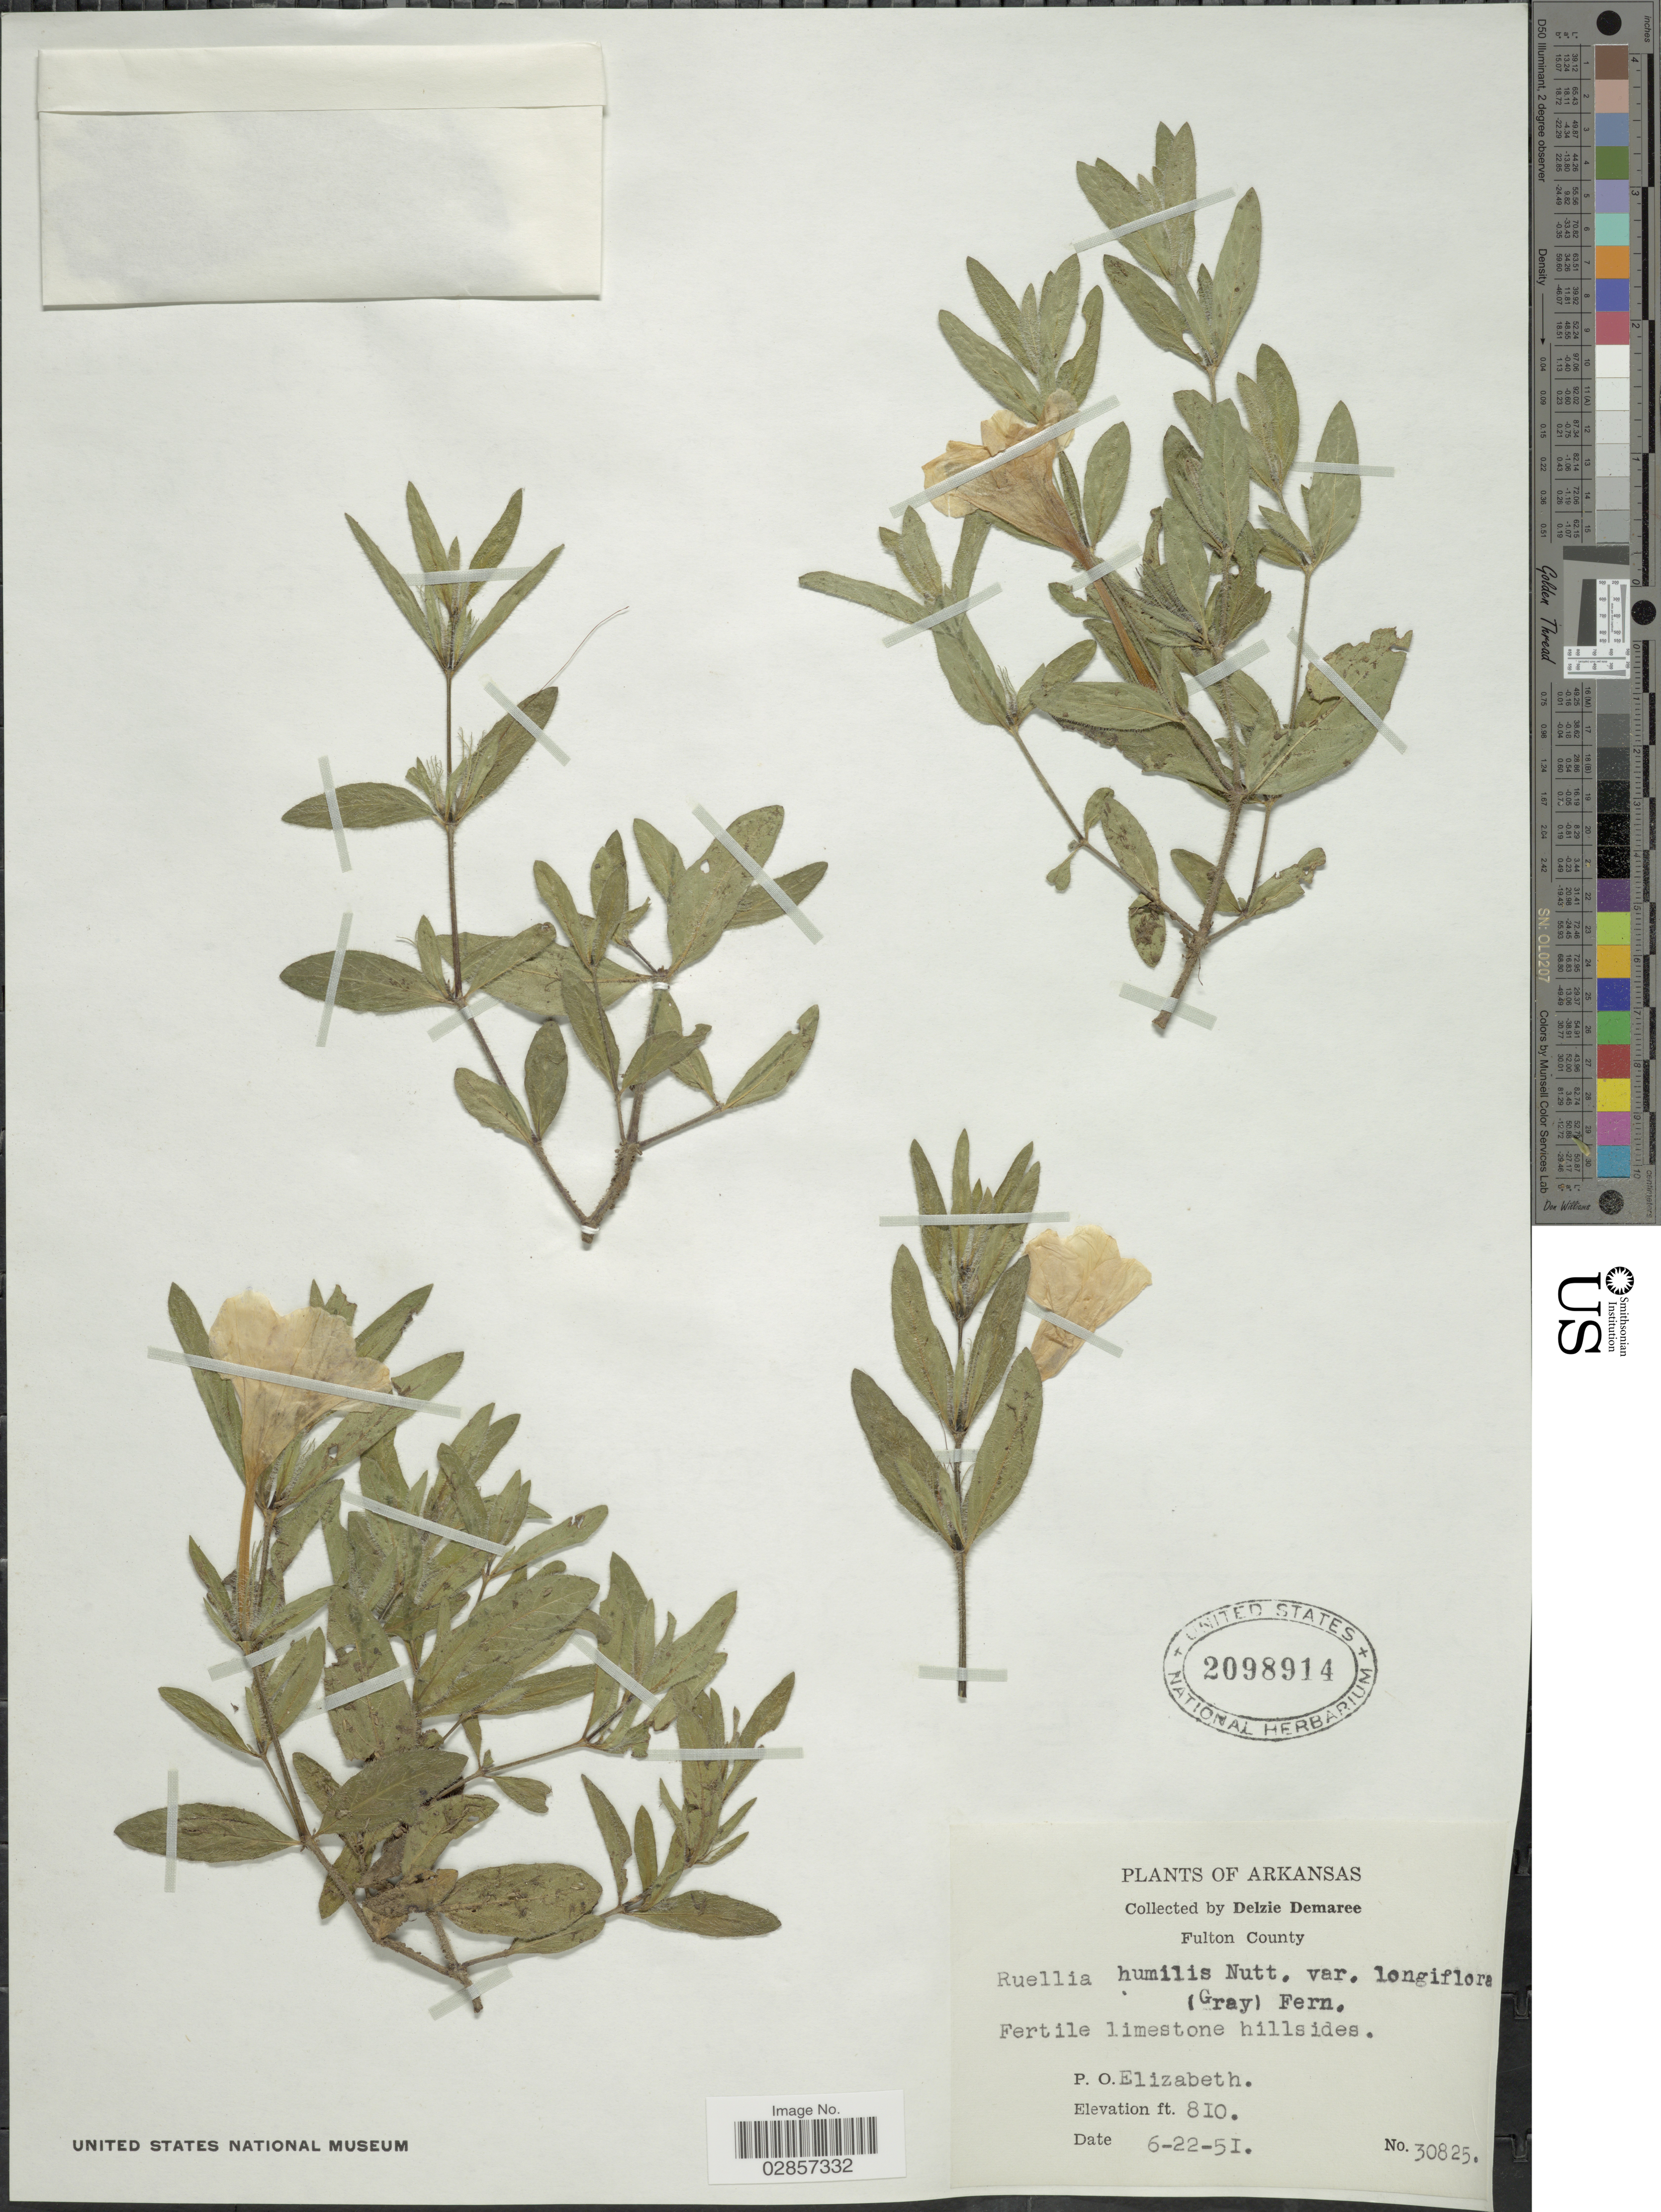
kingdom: Plantae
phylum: Tracheophyta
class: Magnoliopsida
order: Lamiales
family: Acanthaceae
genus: Ruellia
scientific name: Ruellia humilis var. longiflora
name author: (A. Gray) Fernald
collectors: D. Demaree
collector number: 30825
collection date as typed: Transcribed d/m/y: 22/6/51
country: United States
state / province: Arkansas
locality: Fulton County, P.O. Elizabeth.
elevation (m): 247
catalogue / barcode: US 2098914